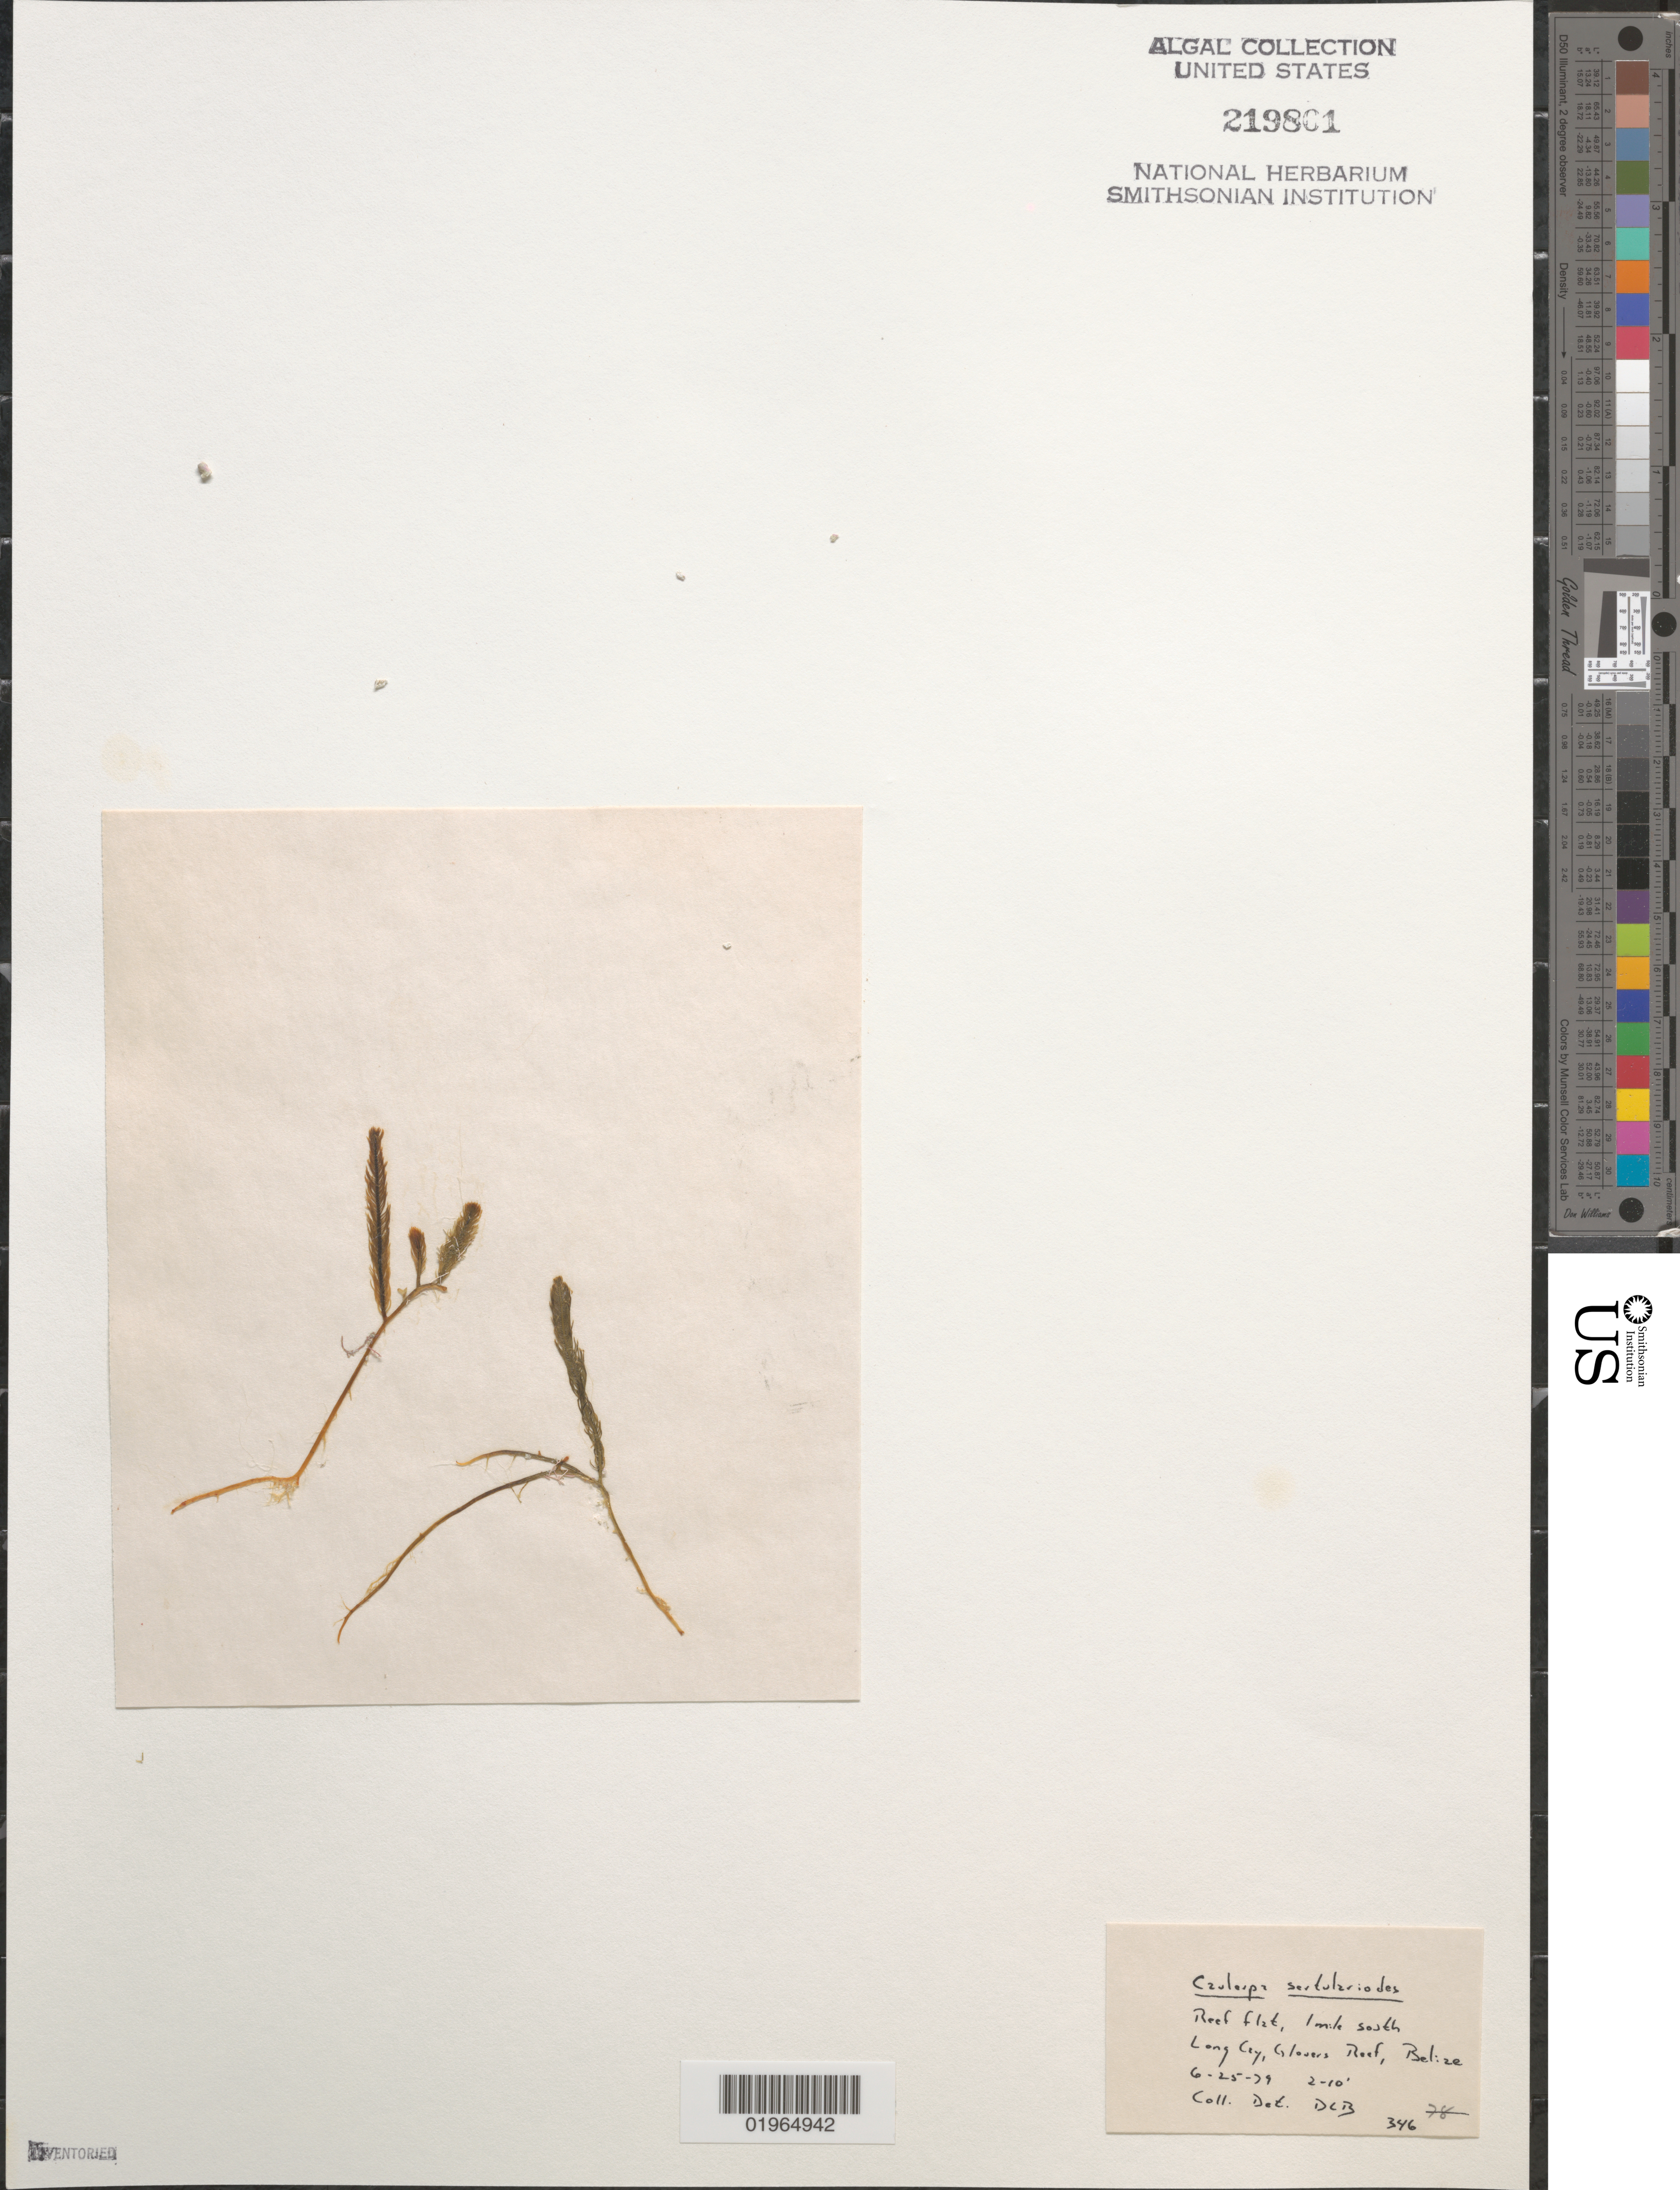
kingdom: Plantae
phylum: Chlorophyta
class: Ulvophyceae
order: Bryopsidales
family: Caulerpaceae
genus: Caulerpa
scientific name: Caulerpa sertularioides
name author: (S.G. Gmel.) M. Howe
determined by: Ballantine, D. L.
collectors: D.L. Ballantine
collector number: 346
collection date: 1979-06-25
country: Belize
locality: Reef flat, 1 mile south Long Cay, Glovers Reef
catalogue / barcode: US 219801